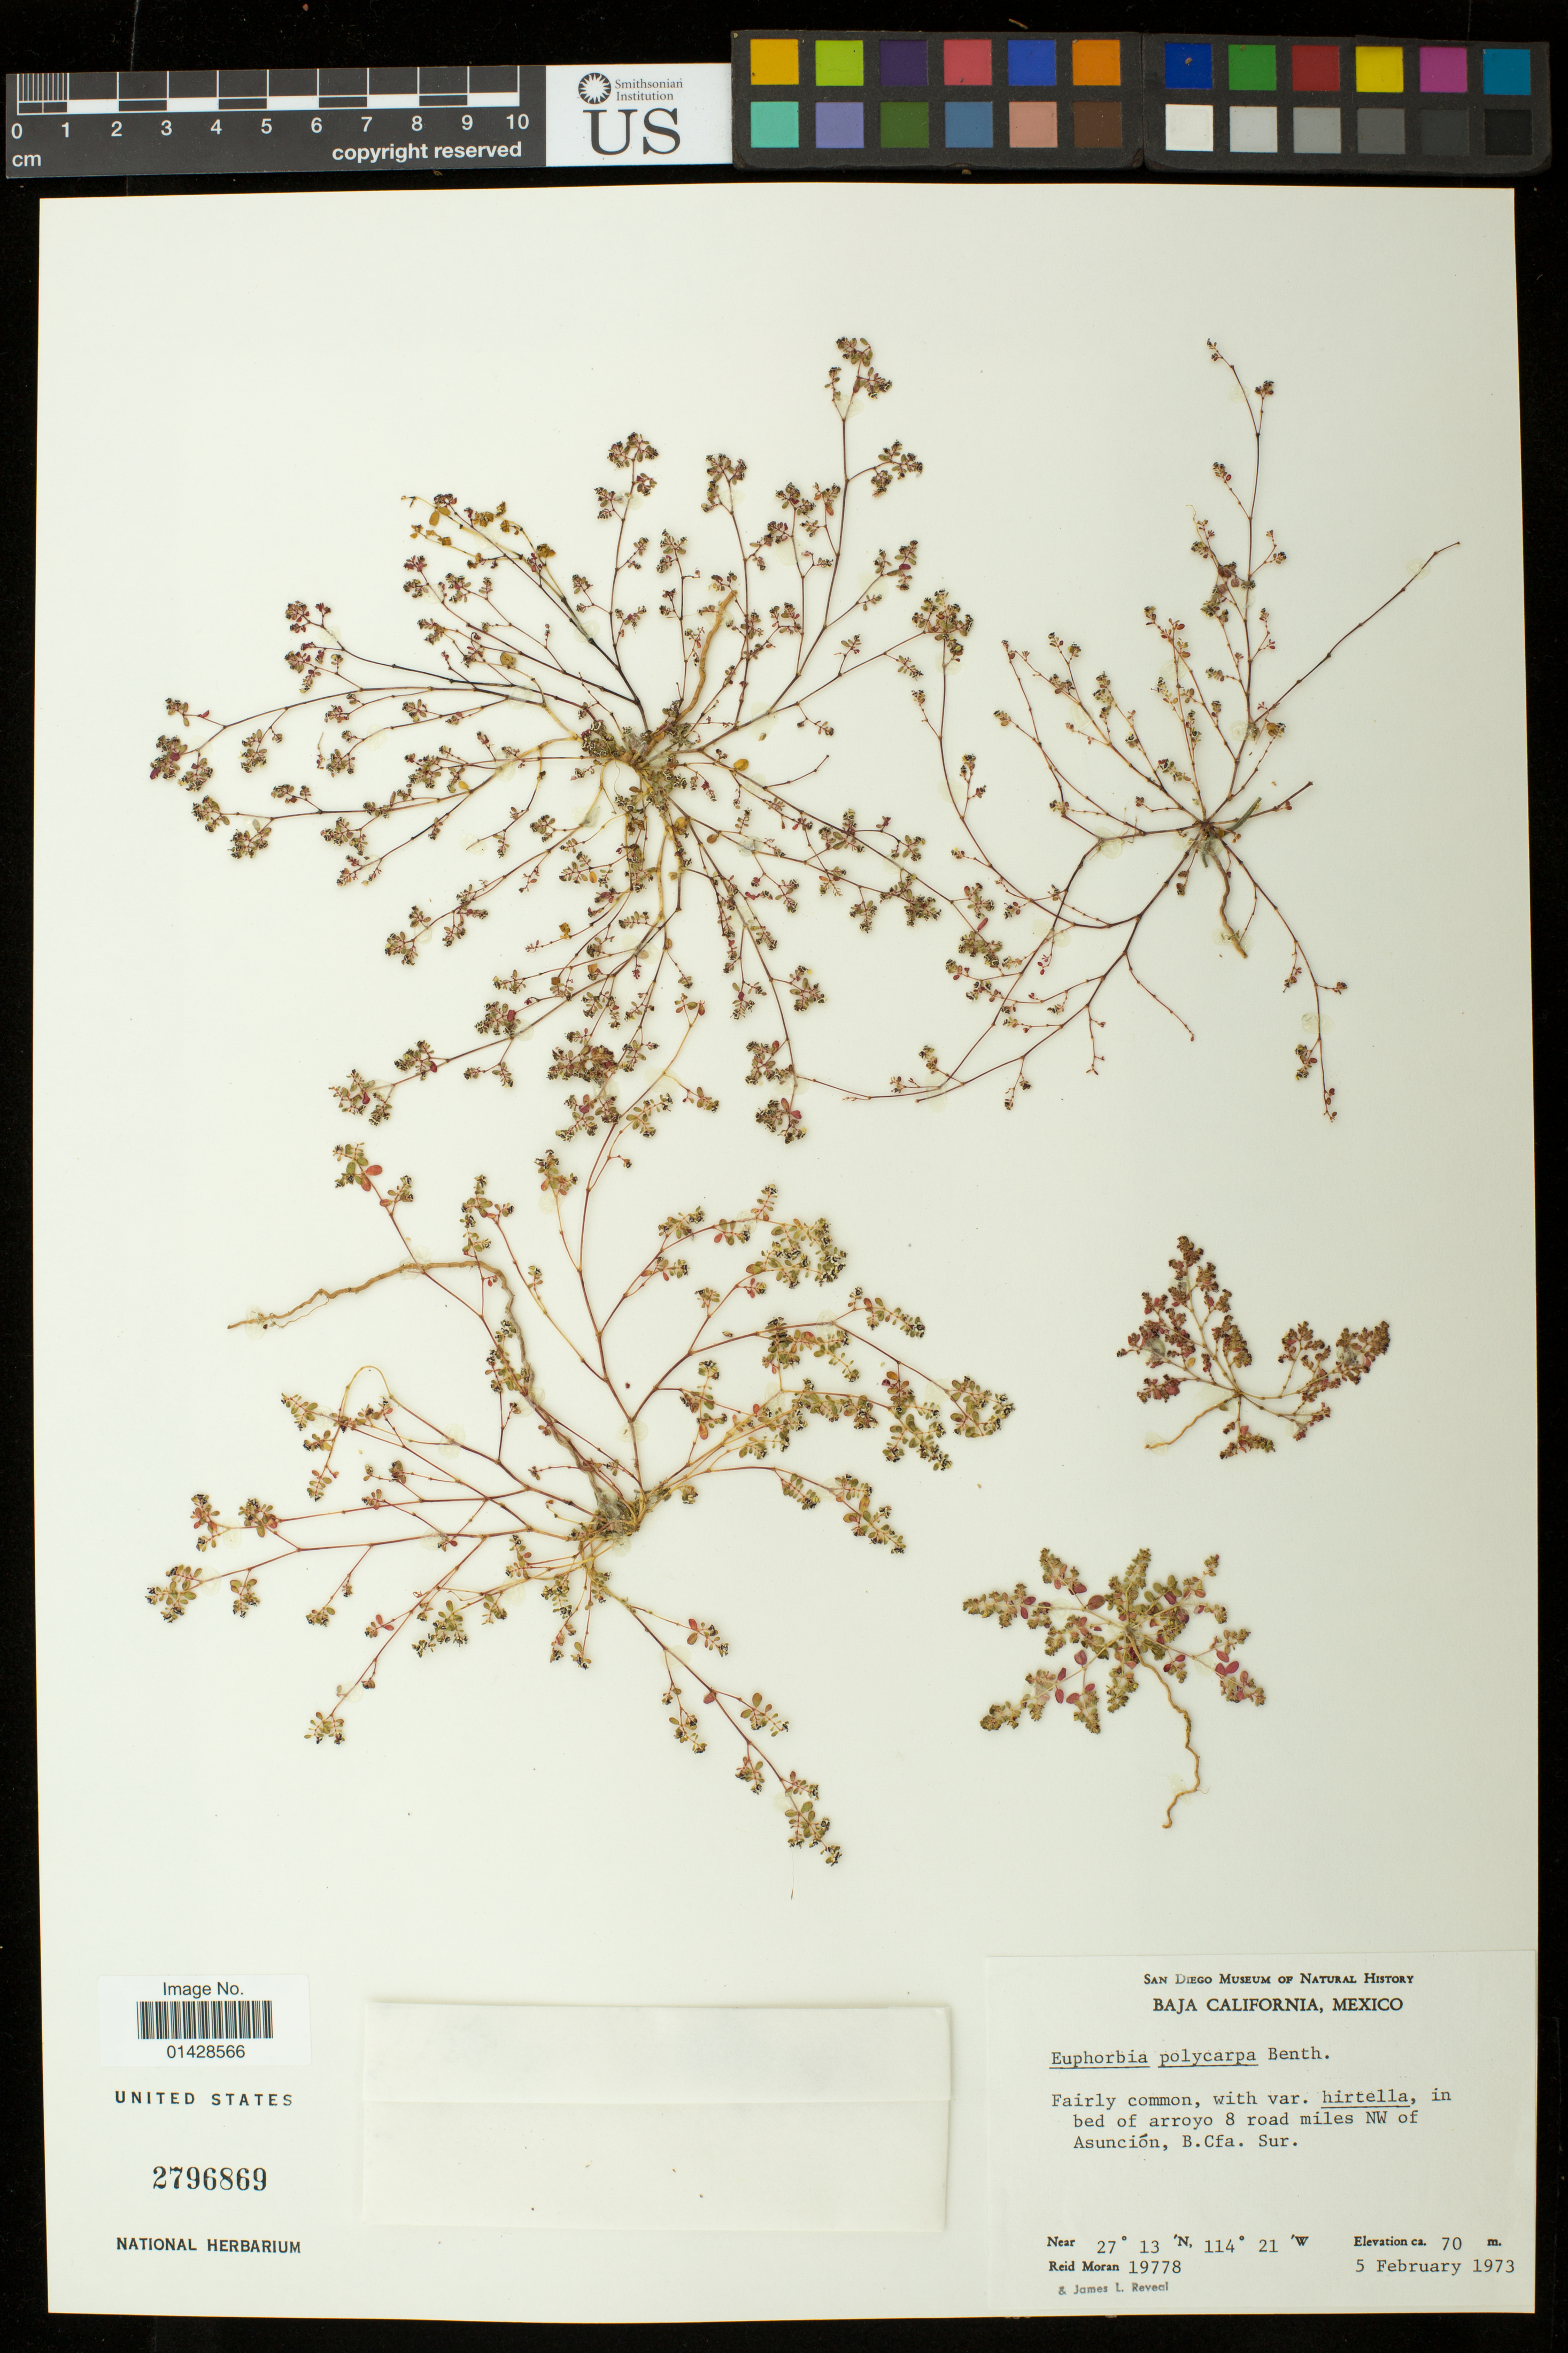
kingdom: Plantae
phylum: Tracheophyta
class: Magnoliopsida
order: Malpighiales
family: Euphorbiaceae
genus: Euphorbia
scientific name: Euphorbia polycarpa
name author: Benth.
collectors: R. V. Moran & J. L. Reveal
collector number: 19778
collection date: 1973-02-05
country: Mexico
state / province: Baja California Sur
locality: In bed of arroyo 8 road miles NW of Asuncion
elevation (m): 70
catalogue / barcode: US 2796869